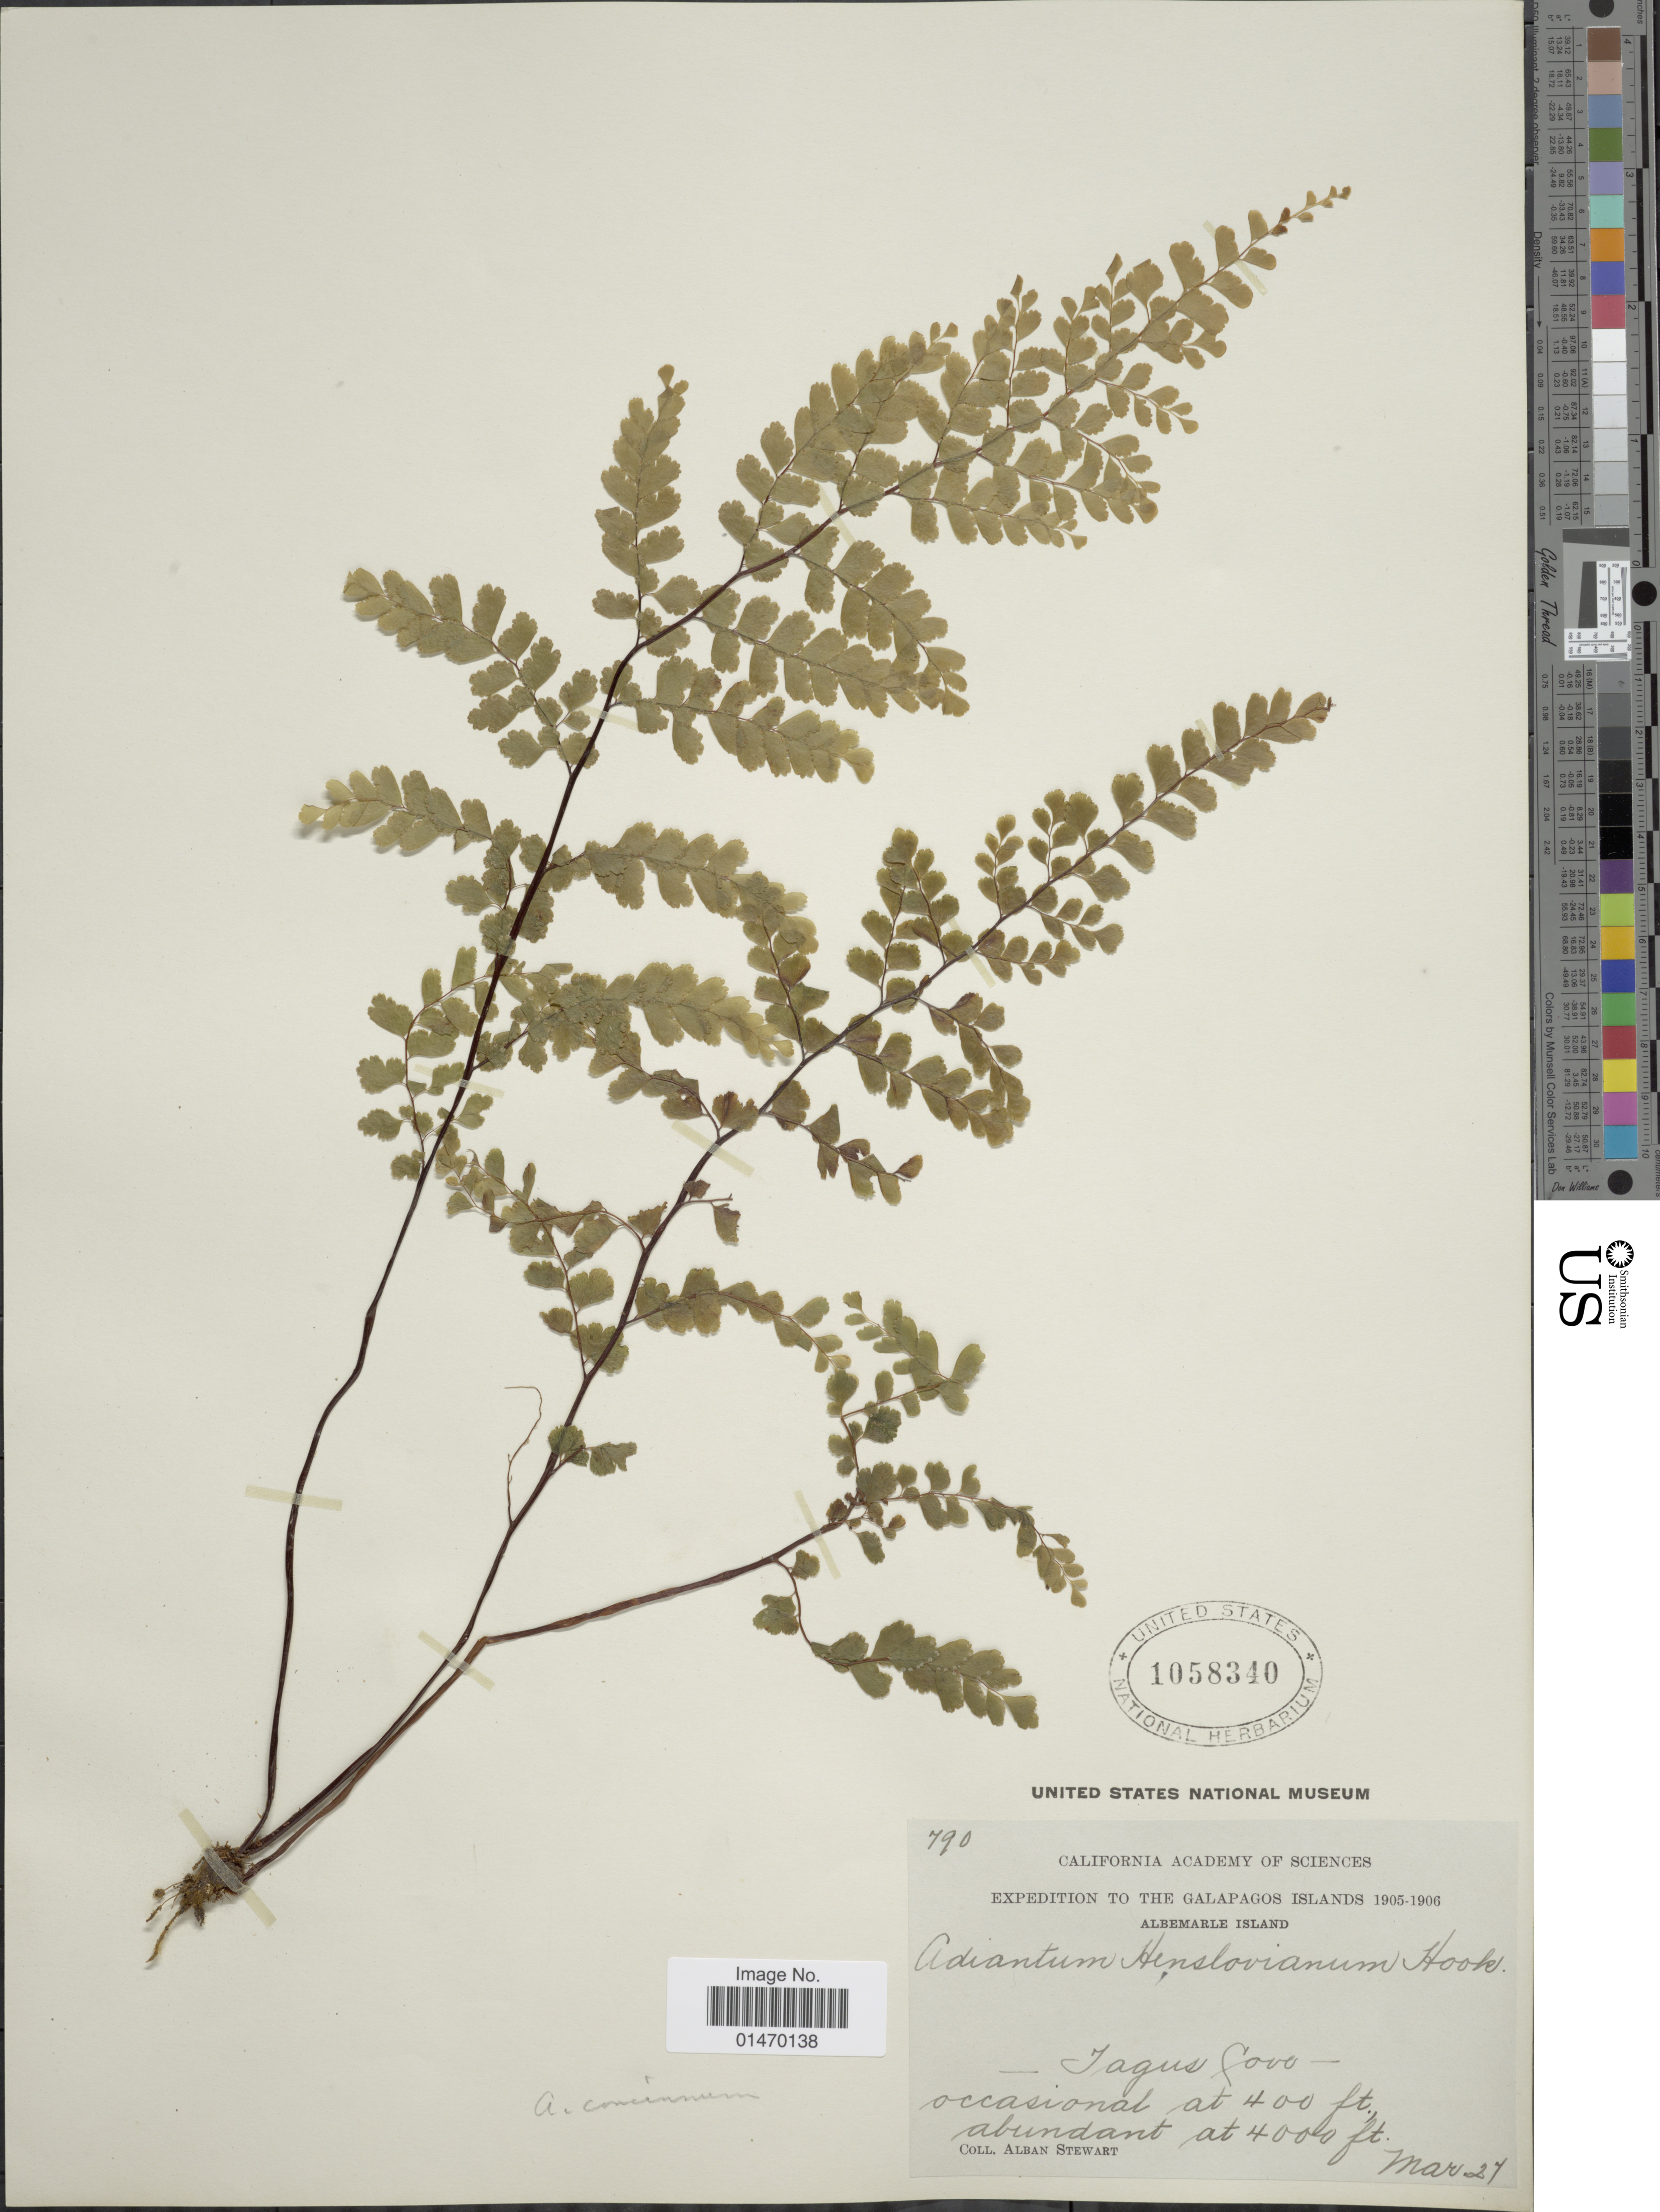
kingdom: Plantae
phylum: Tracheophyta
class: Polypodiopsida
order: Polypodiales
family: Pteridaceae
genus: Adiantum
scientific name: Adiantum concinnum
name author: Humb. & Bonpl. ex Willd.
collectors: A. N. Steward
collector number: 790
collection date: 1905-03-27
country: Ecuador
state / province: Colón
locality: Galapagos Islands, Albemarle Island.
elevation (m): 122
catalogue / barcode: US 1058340